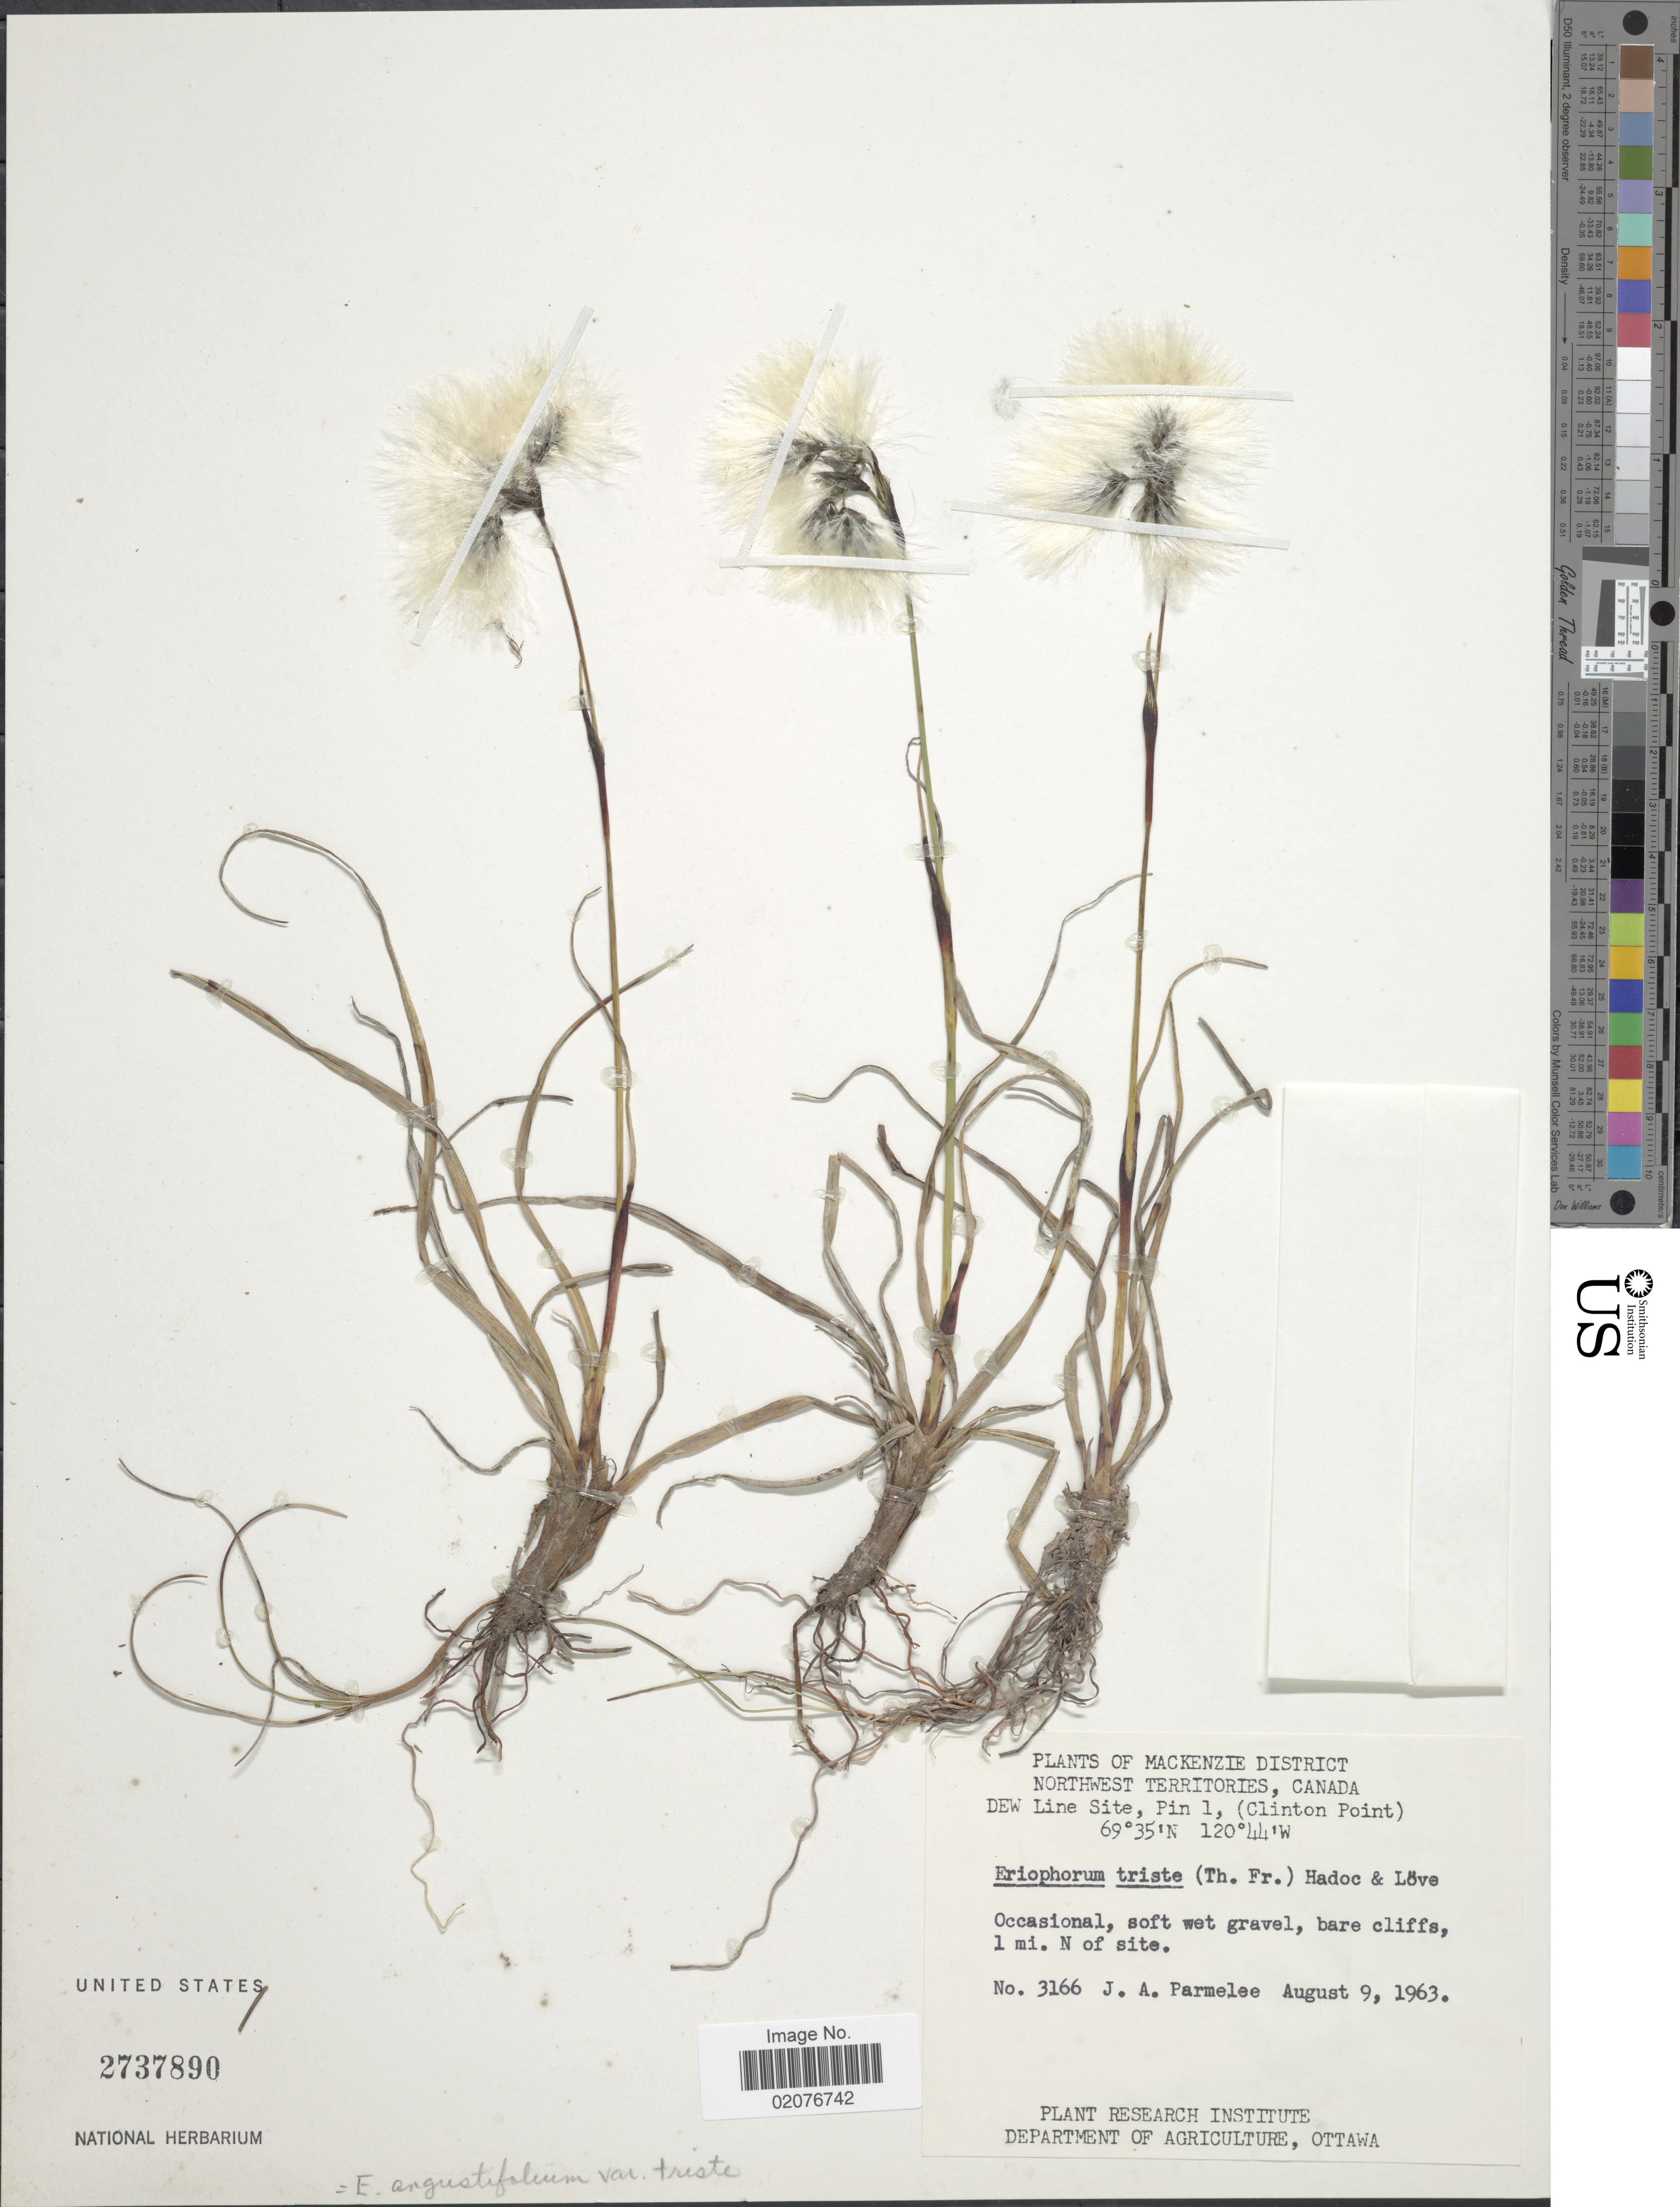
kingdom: Plantae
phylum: Tracheophyta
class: Liliopsida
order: Poales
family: Cyperaceae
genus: Eriophorum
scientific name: Eriophorum angustifolium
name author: Honck.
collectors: J. A. Parmelee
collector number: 3166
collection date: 1963-08-09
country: Canada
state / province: Northwest Territories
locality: Mackenzie District, DEW Line Site, Pin 1, (Clinton Point, Occasional, soft wet gravel, bare cliffs, 1 mi N of site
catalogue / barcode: US 2737890